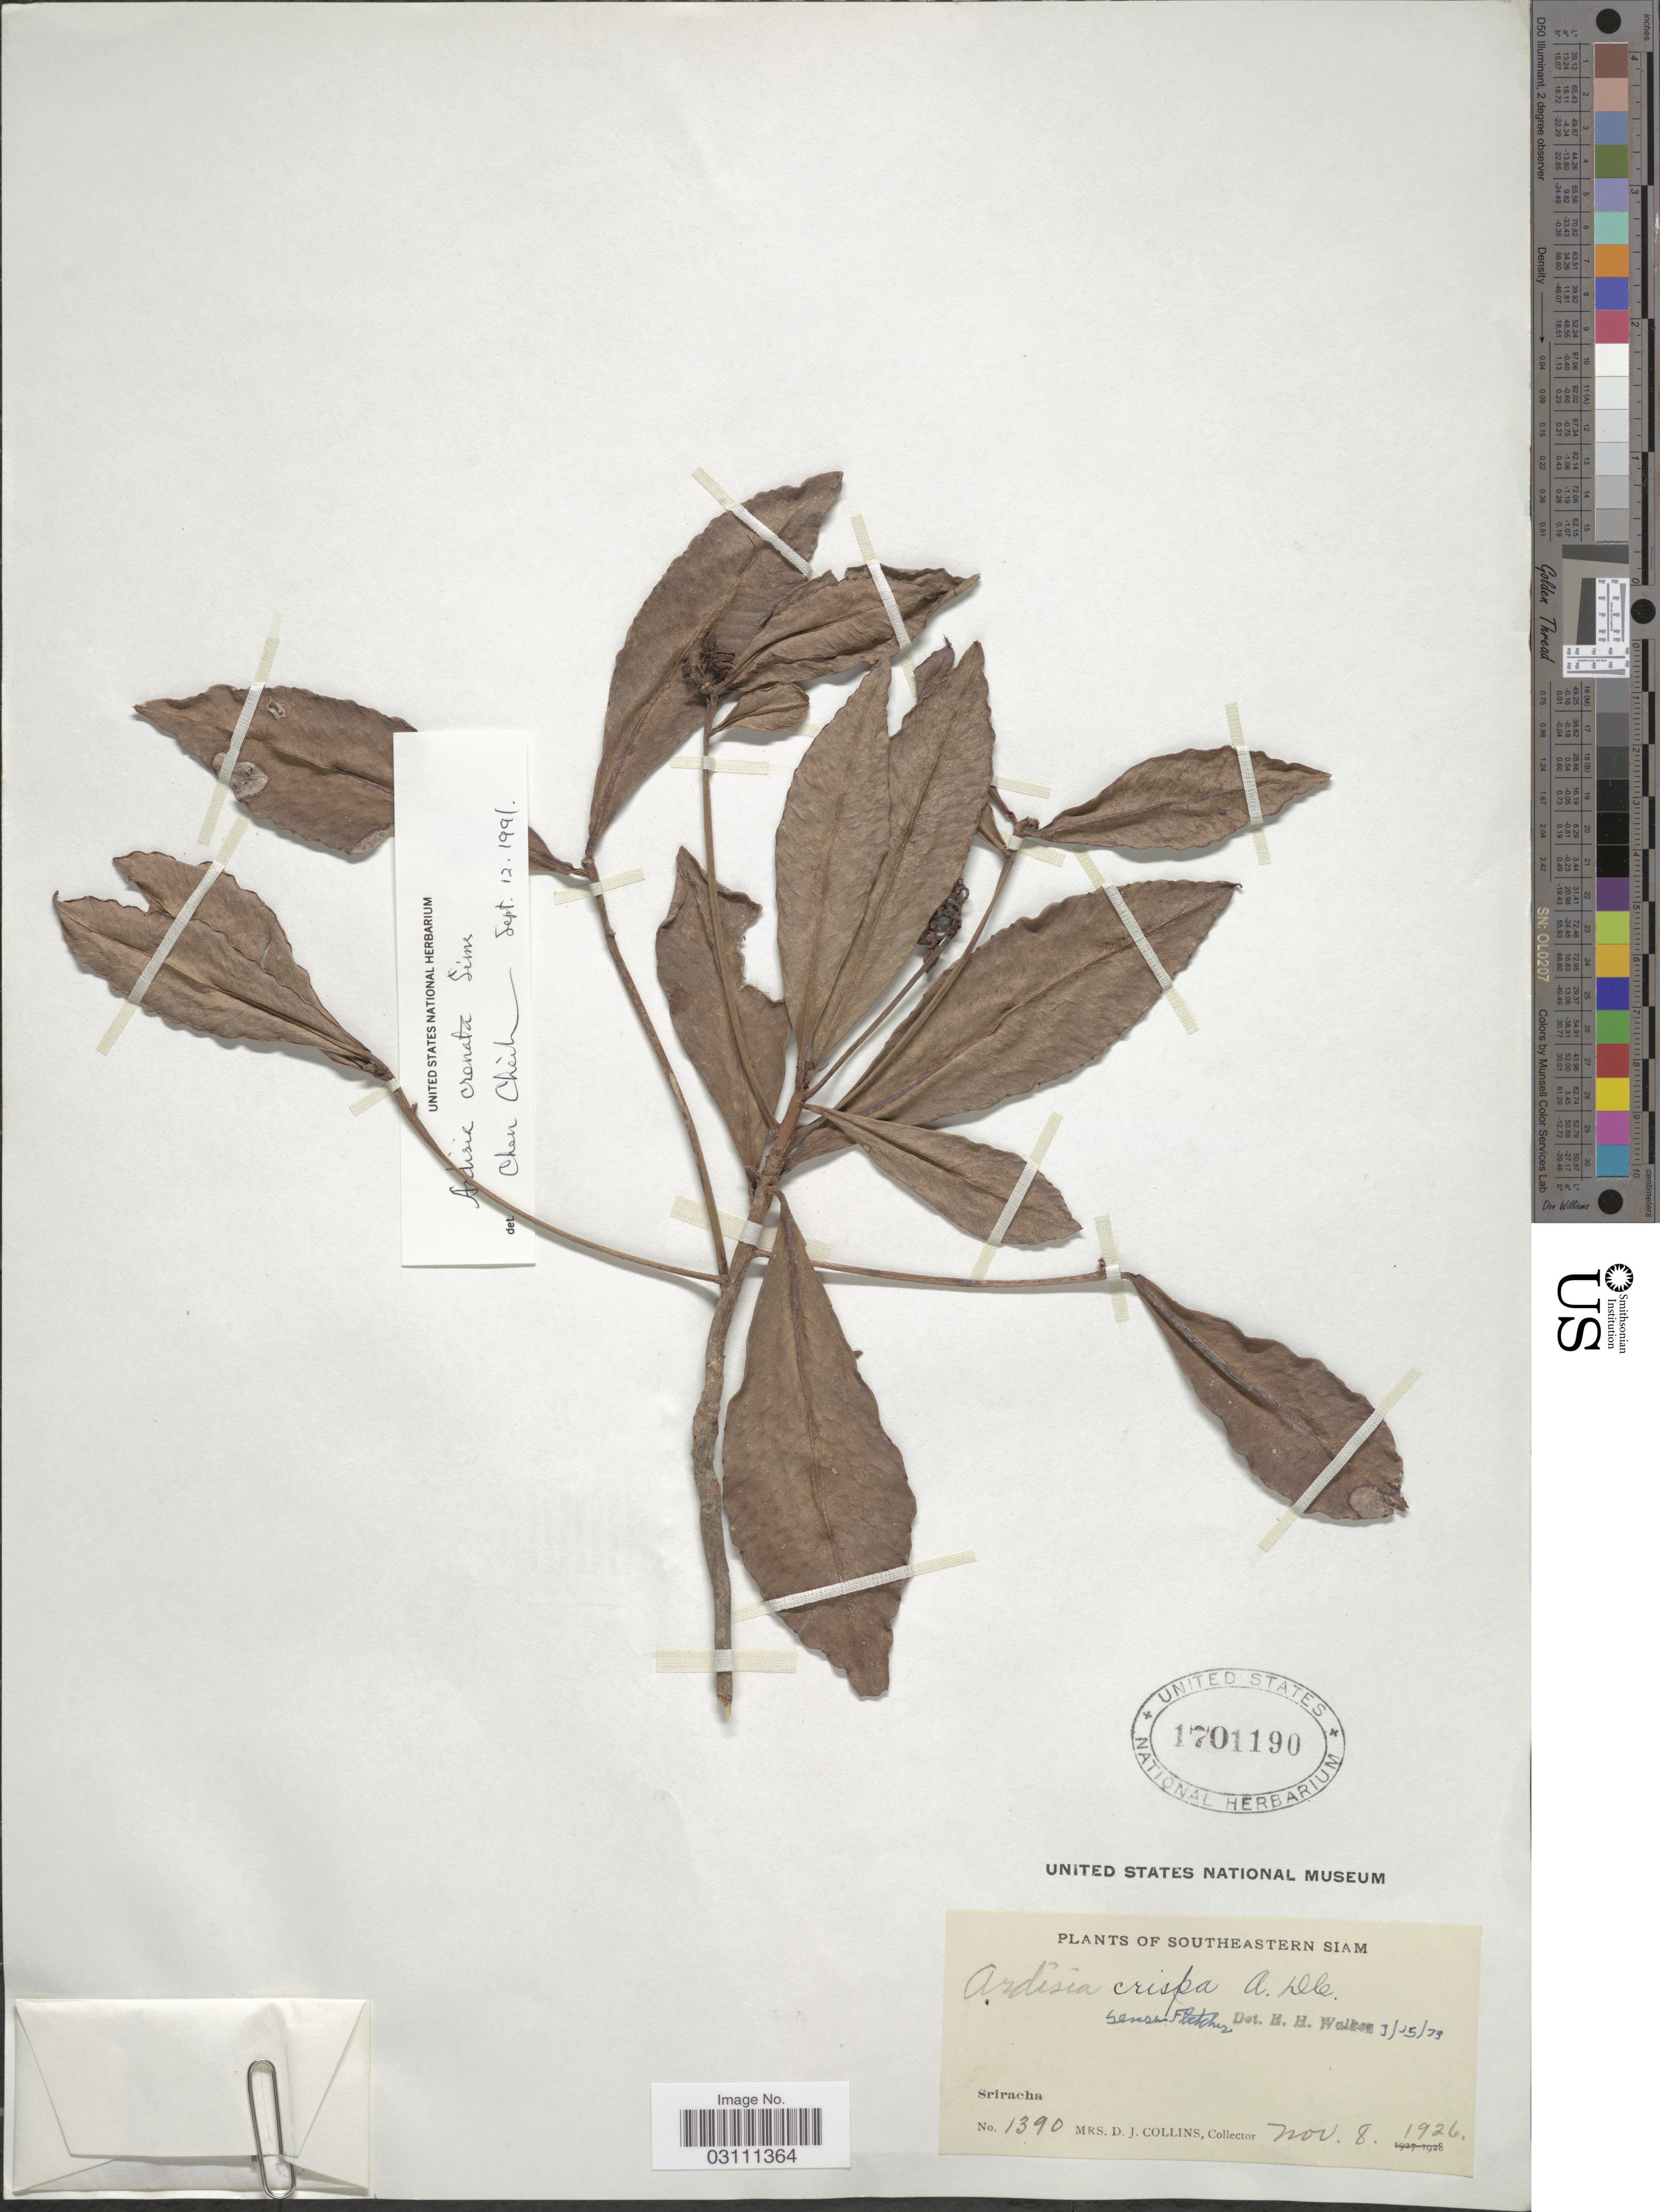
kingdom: Plantae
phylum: Tracheophyta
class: Magnoliopsida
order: Ericales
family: Primulaceae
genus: Ardisia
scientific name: Ardisia crispa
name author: (Thunb.) A. DC.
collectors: Mrs. D. J. Collins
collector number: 1390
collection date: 1926-11-08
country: Thailand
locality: Southeastern Siam. Sriracha.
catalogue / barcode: US 1701190